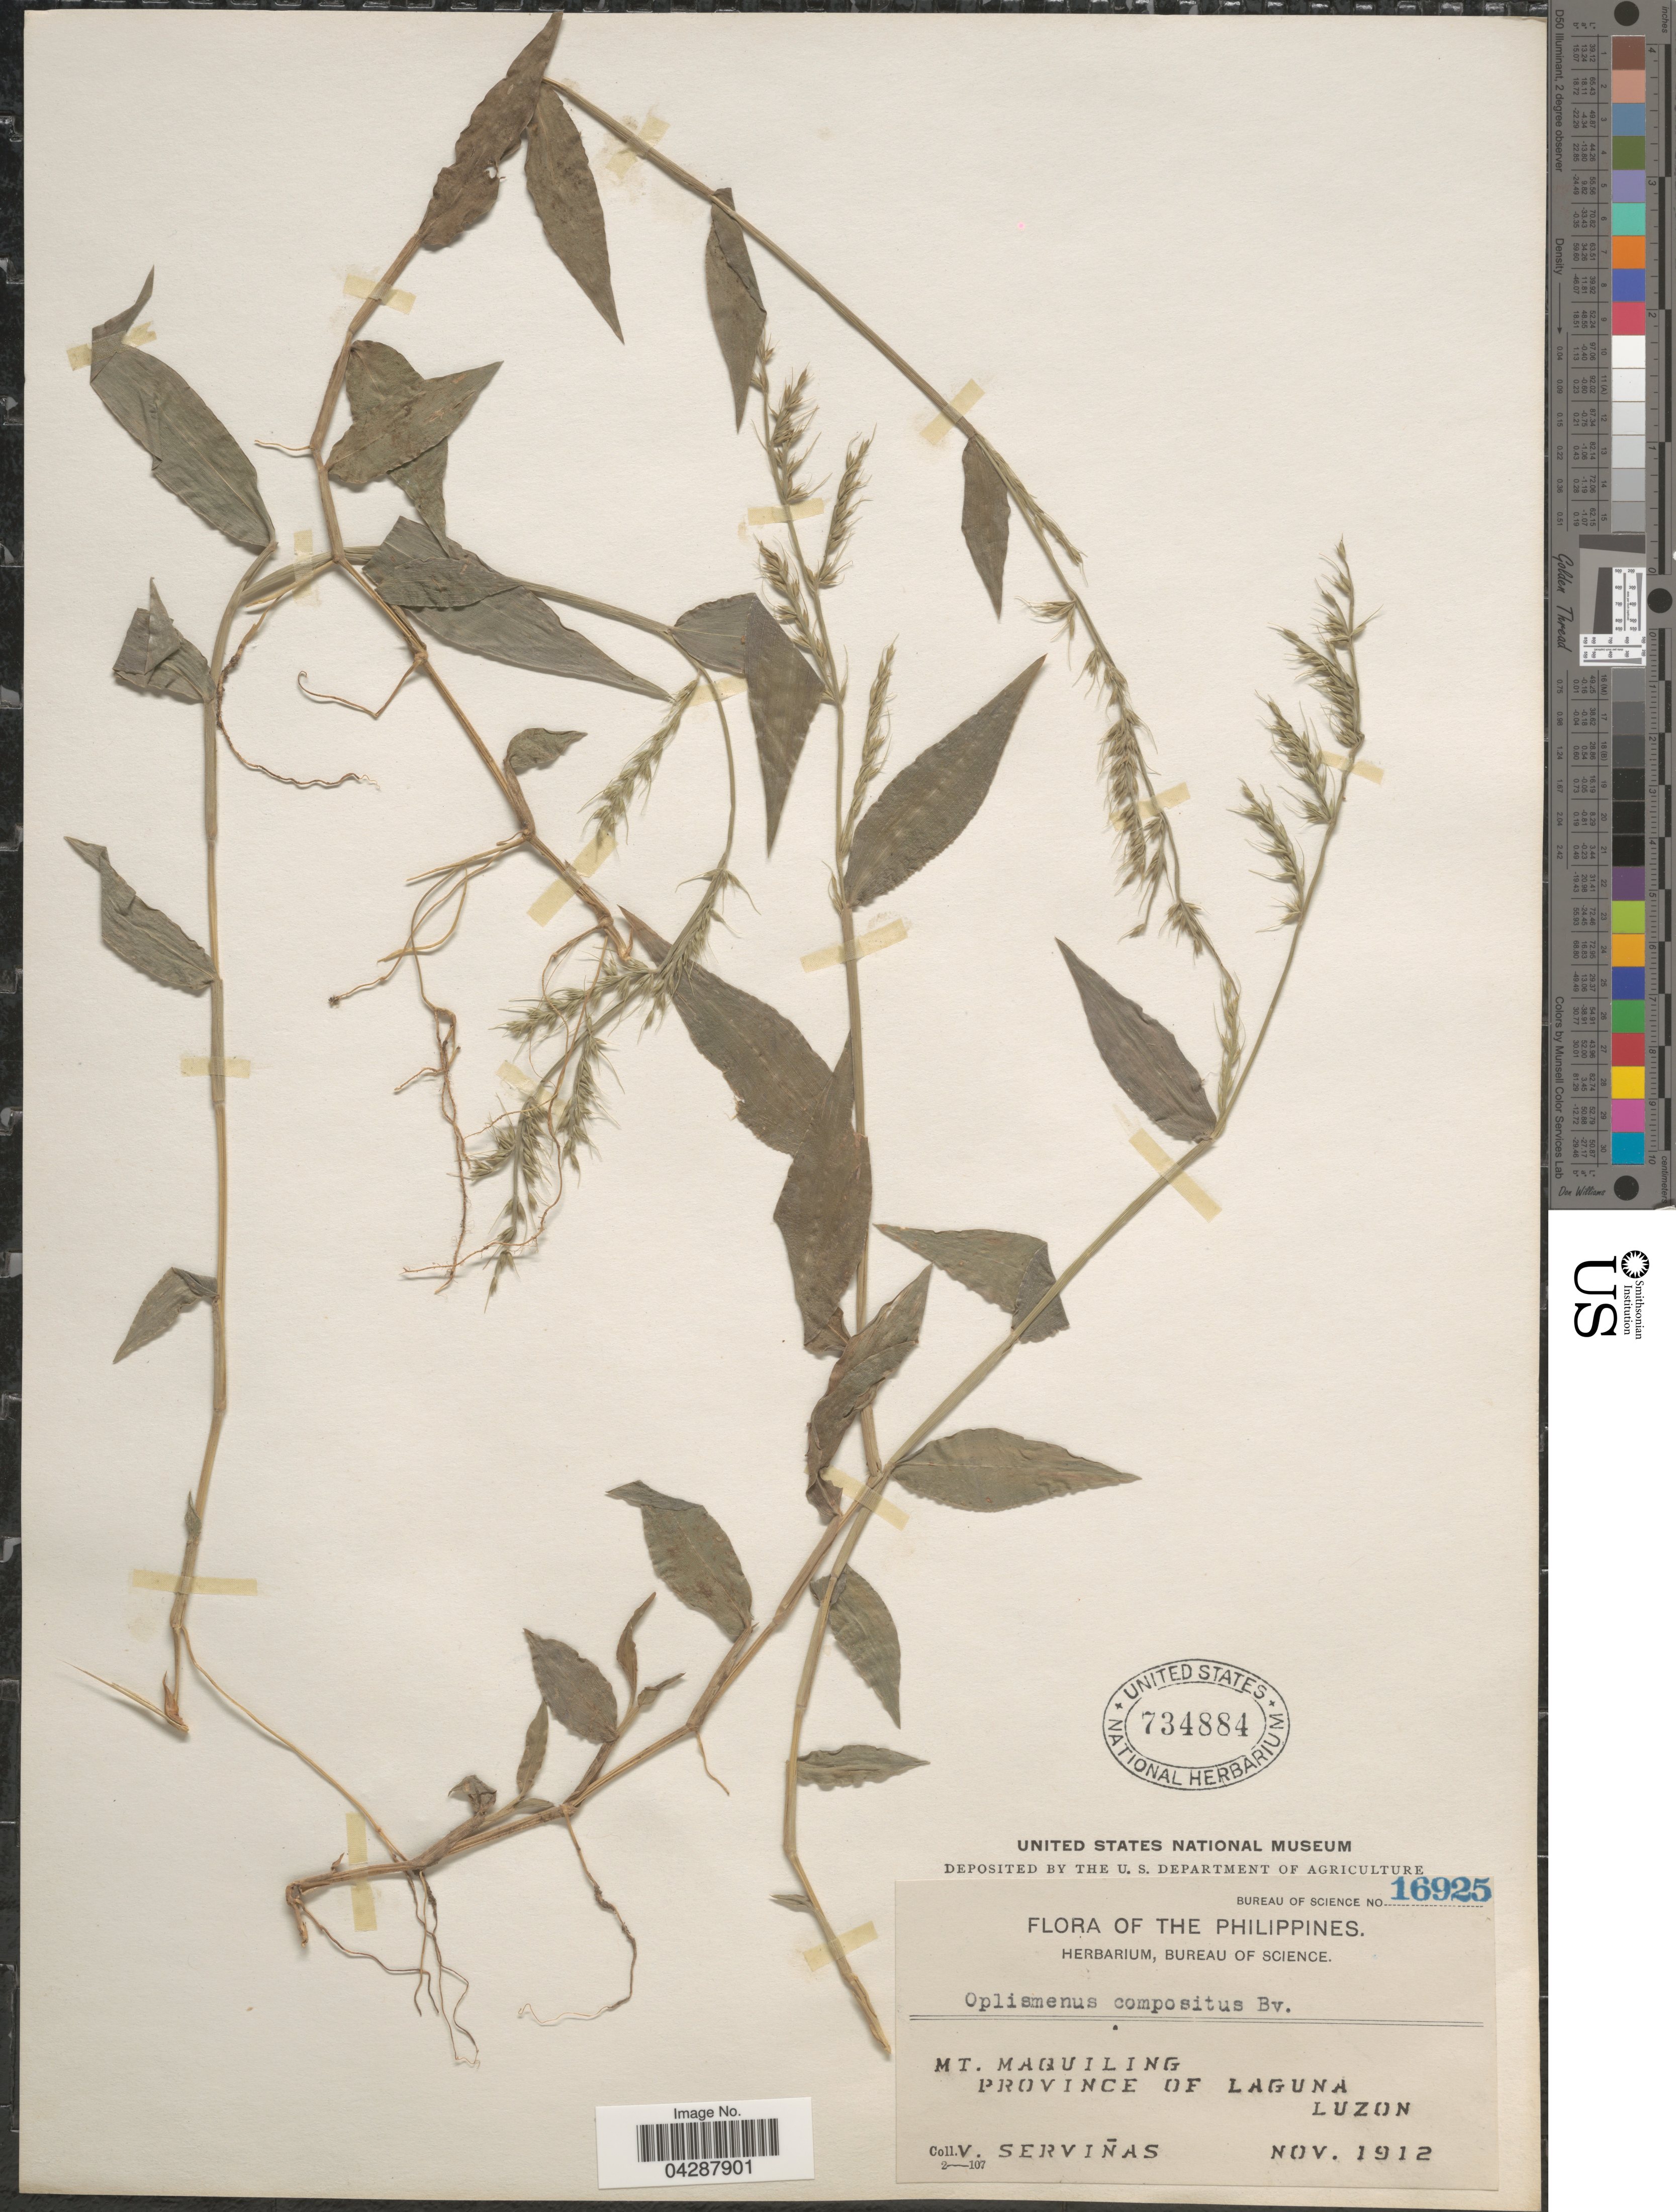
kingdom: Plantae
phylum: Tracheophyta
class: Liliopsida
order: Poales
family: Poaceae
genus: Oplismenus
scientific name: Oplismenus compositus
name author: (L.) P. Beauv.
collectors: V. Servinas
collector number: Bureau of Science 16925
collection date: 1912-11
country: Philippines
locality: Mt. Maquiling. Province of Laguna. Luzon.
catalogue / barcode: US 734884